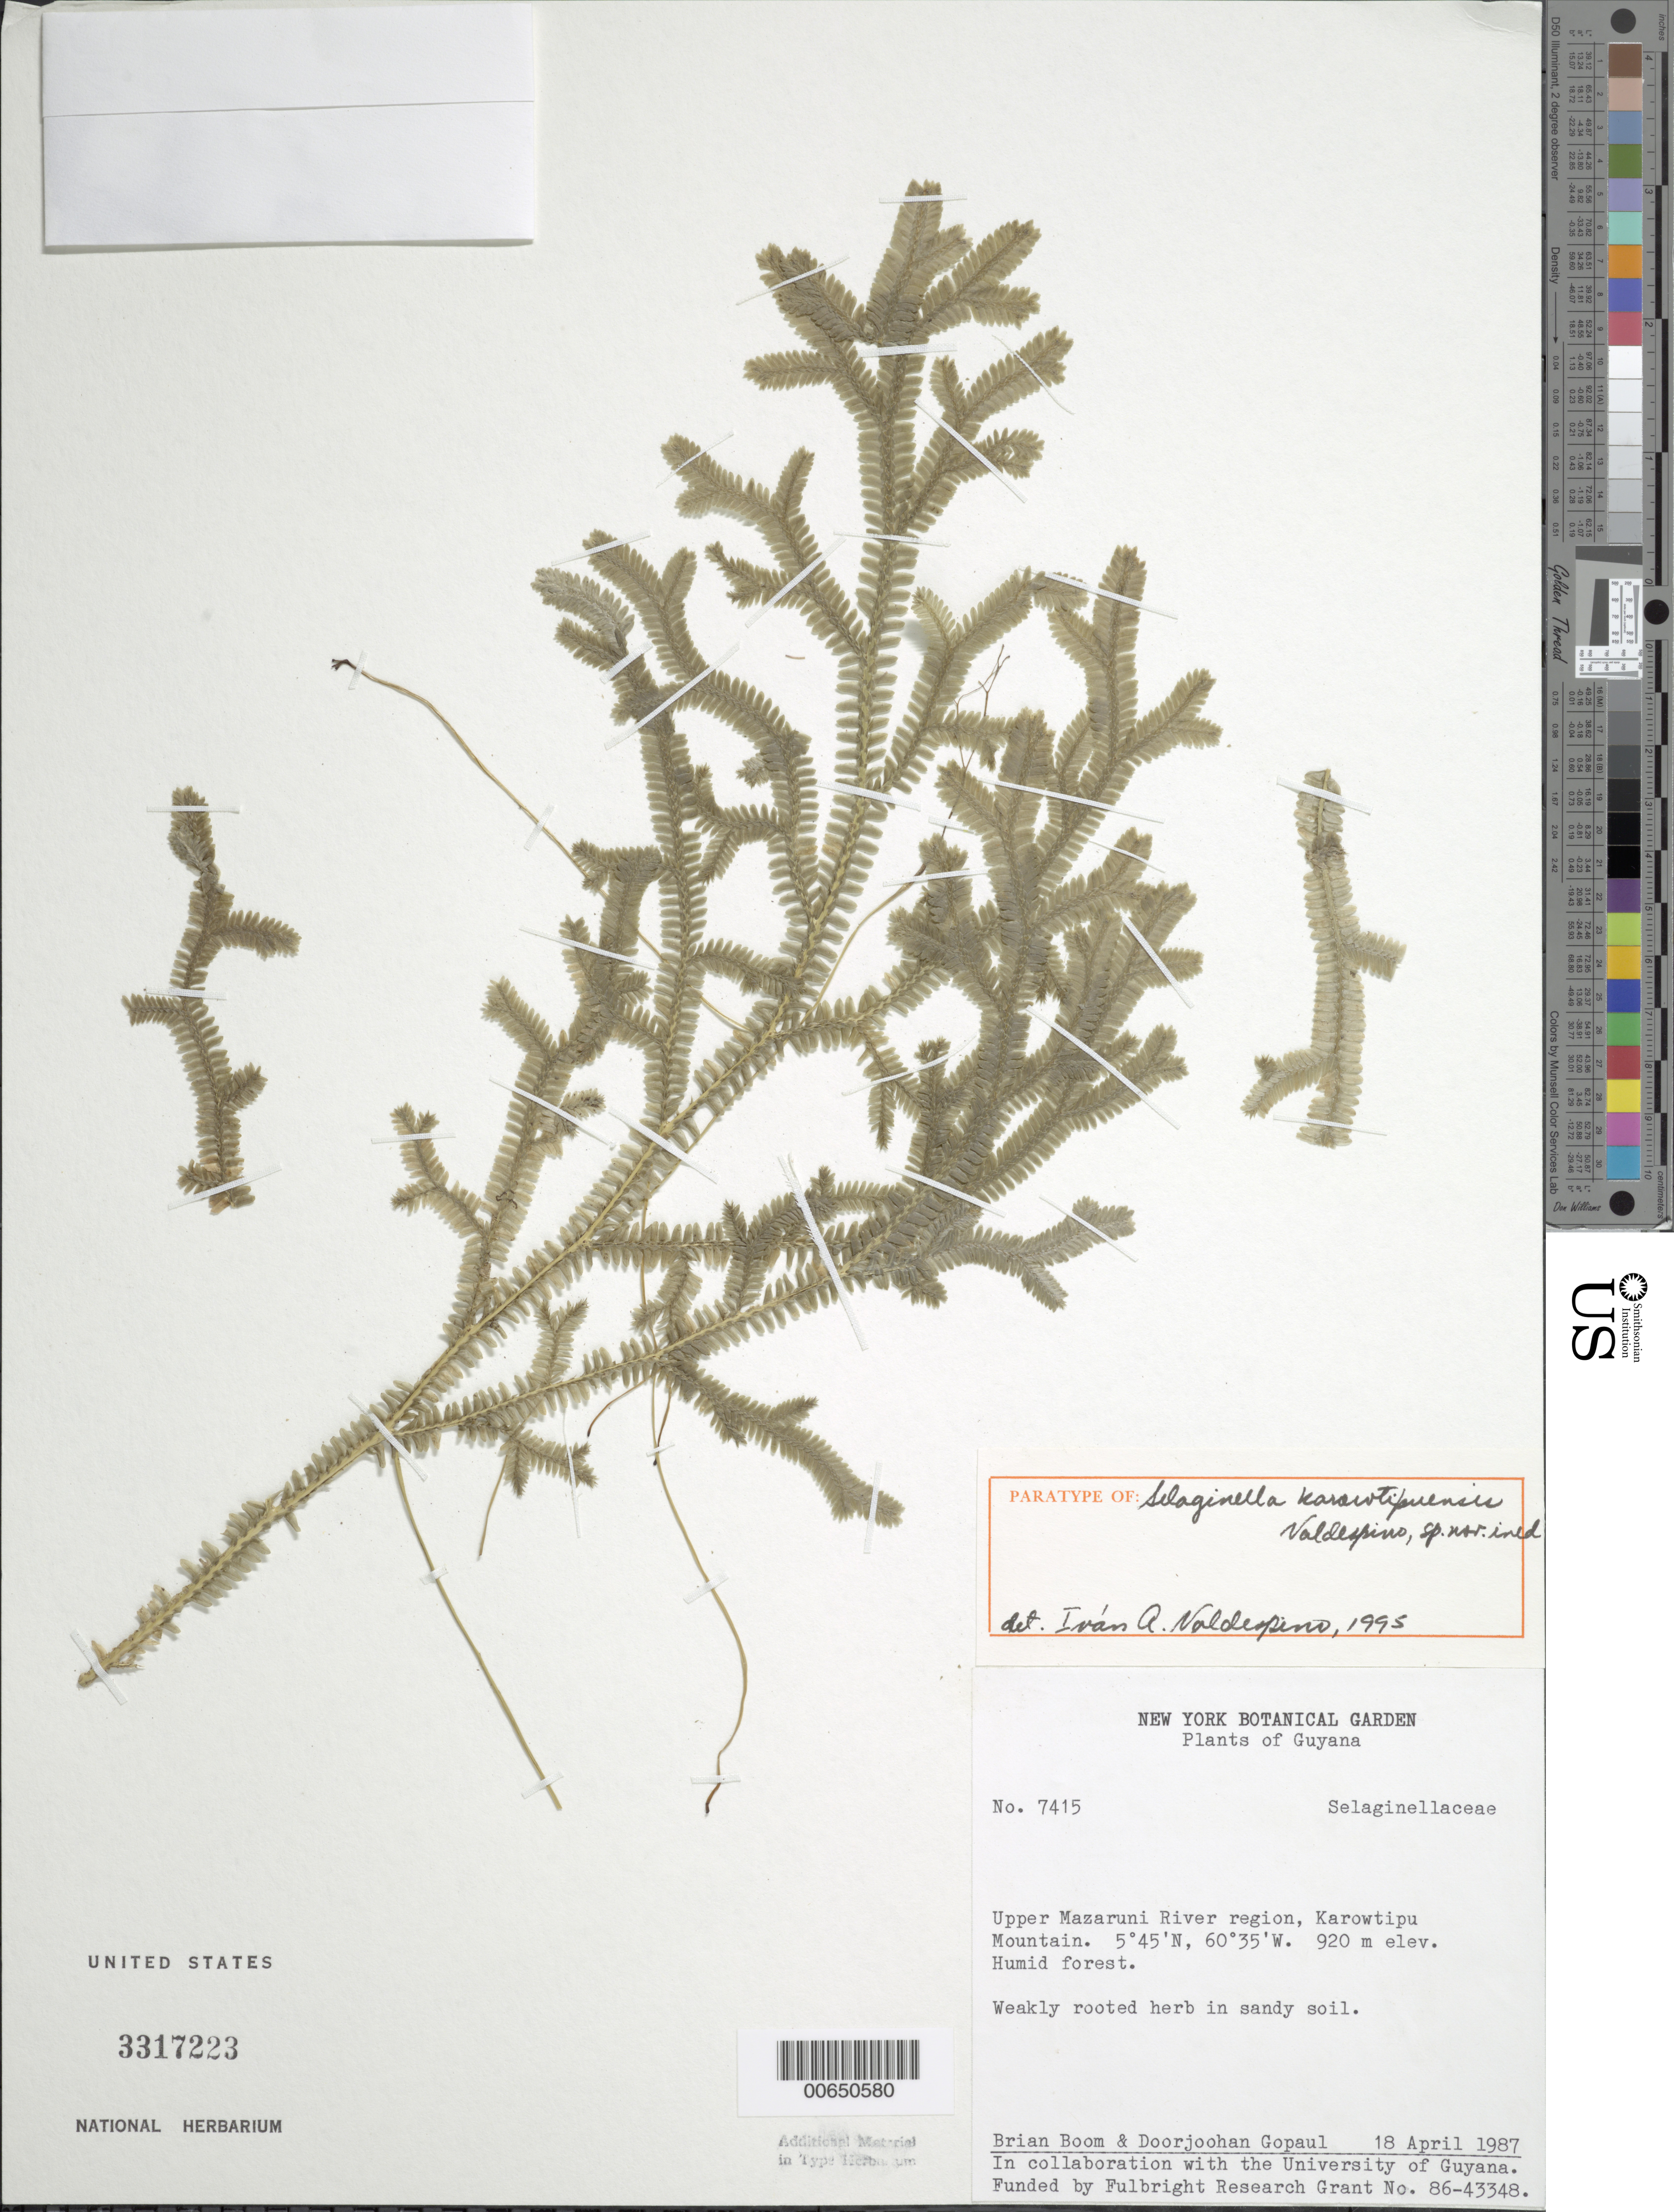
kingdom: Plantae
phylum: Tracheophyta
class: Lycopodiopsida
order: Selaginellales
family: Selaginellaceae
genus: Selaginella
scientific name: Selaginella karowtipuensis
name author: Valdespino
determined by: Valdespino, I. A., (PMA), Universidad de Panama (PANAMA)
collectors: B. M. Boom & D. Gopaul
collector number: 7415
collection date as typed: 18-Apr-87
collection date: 1987-04-18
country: Guyana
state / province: Cuyuni-Mazaruni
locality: Karowtipu Mt., upper Mazaruni R. region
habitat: Humid forest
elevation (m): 920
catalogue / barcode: US 3317223